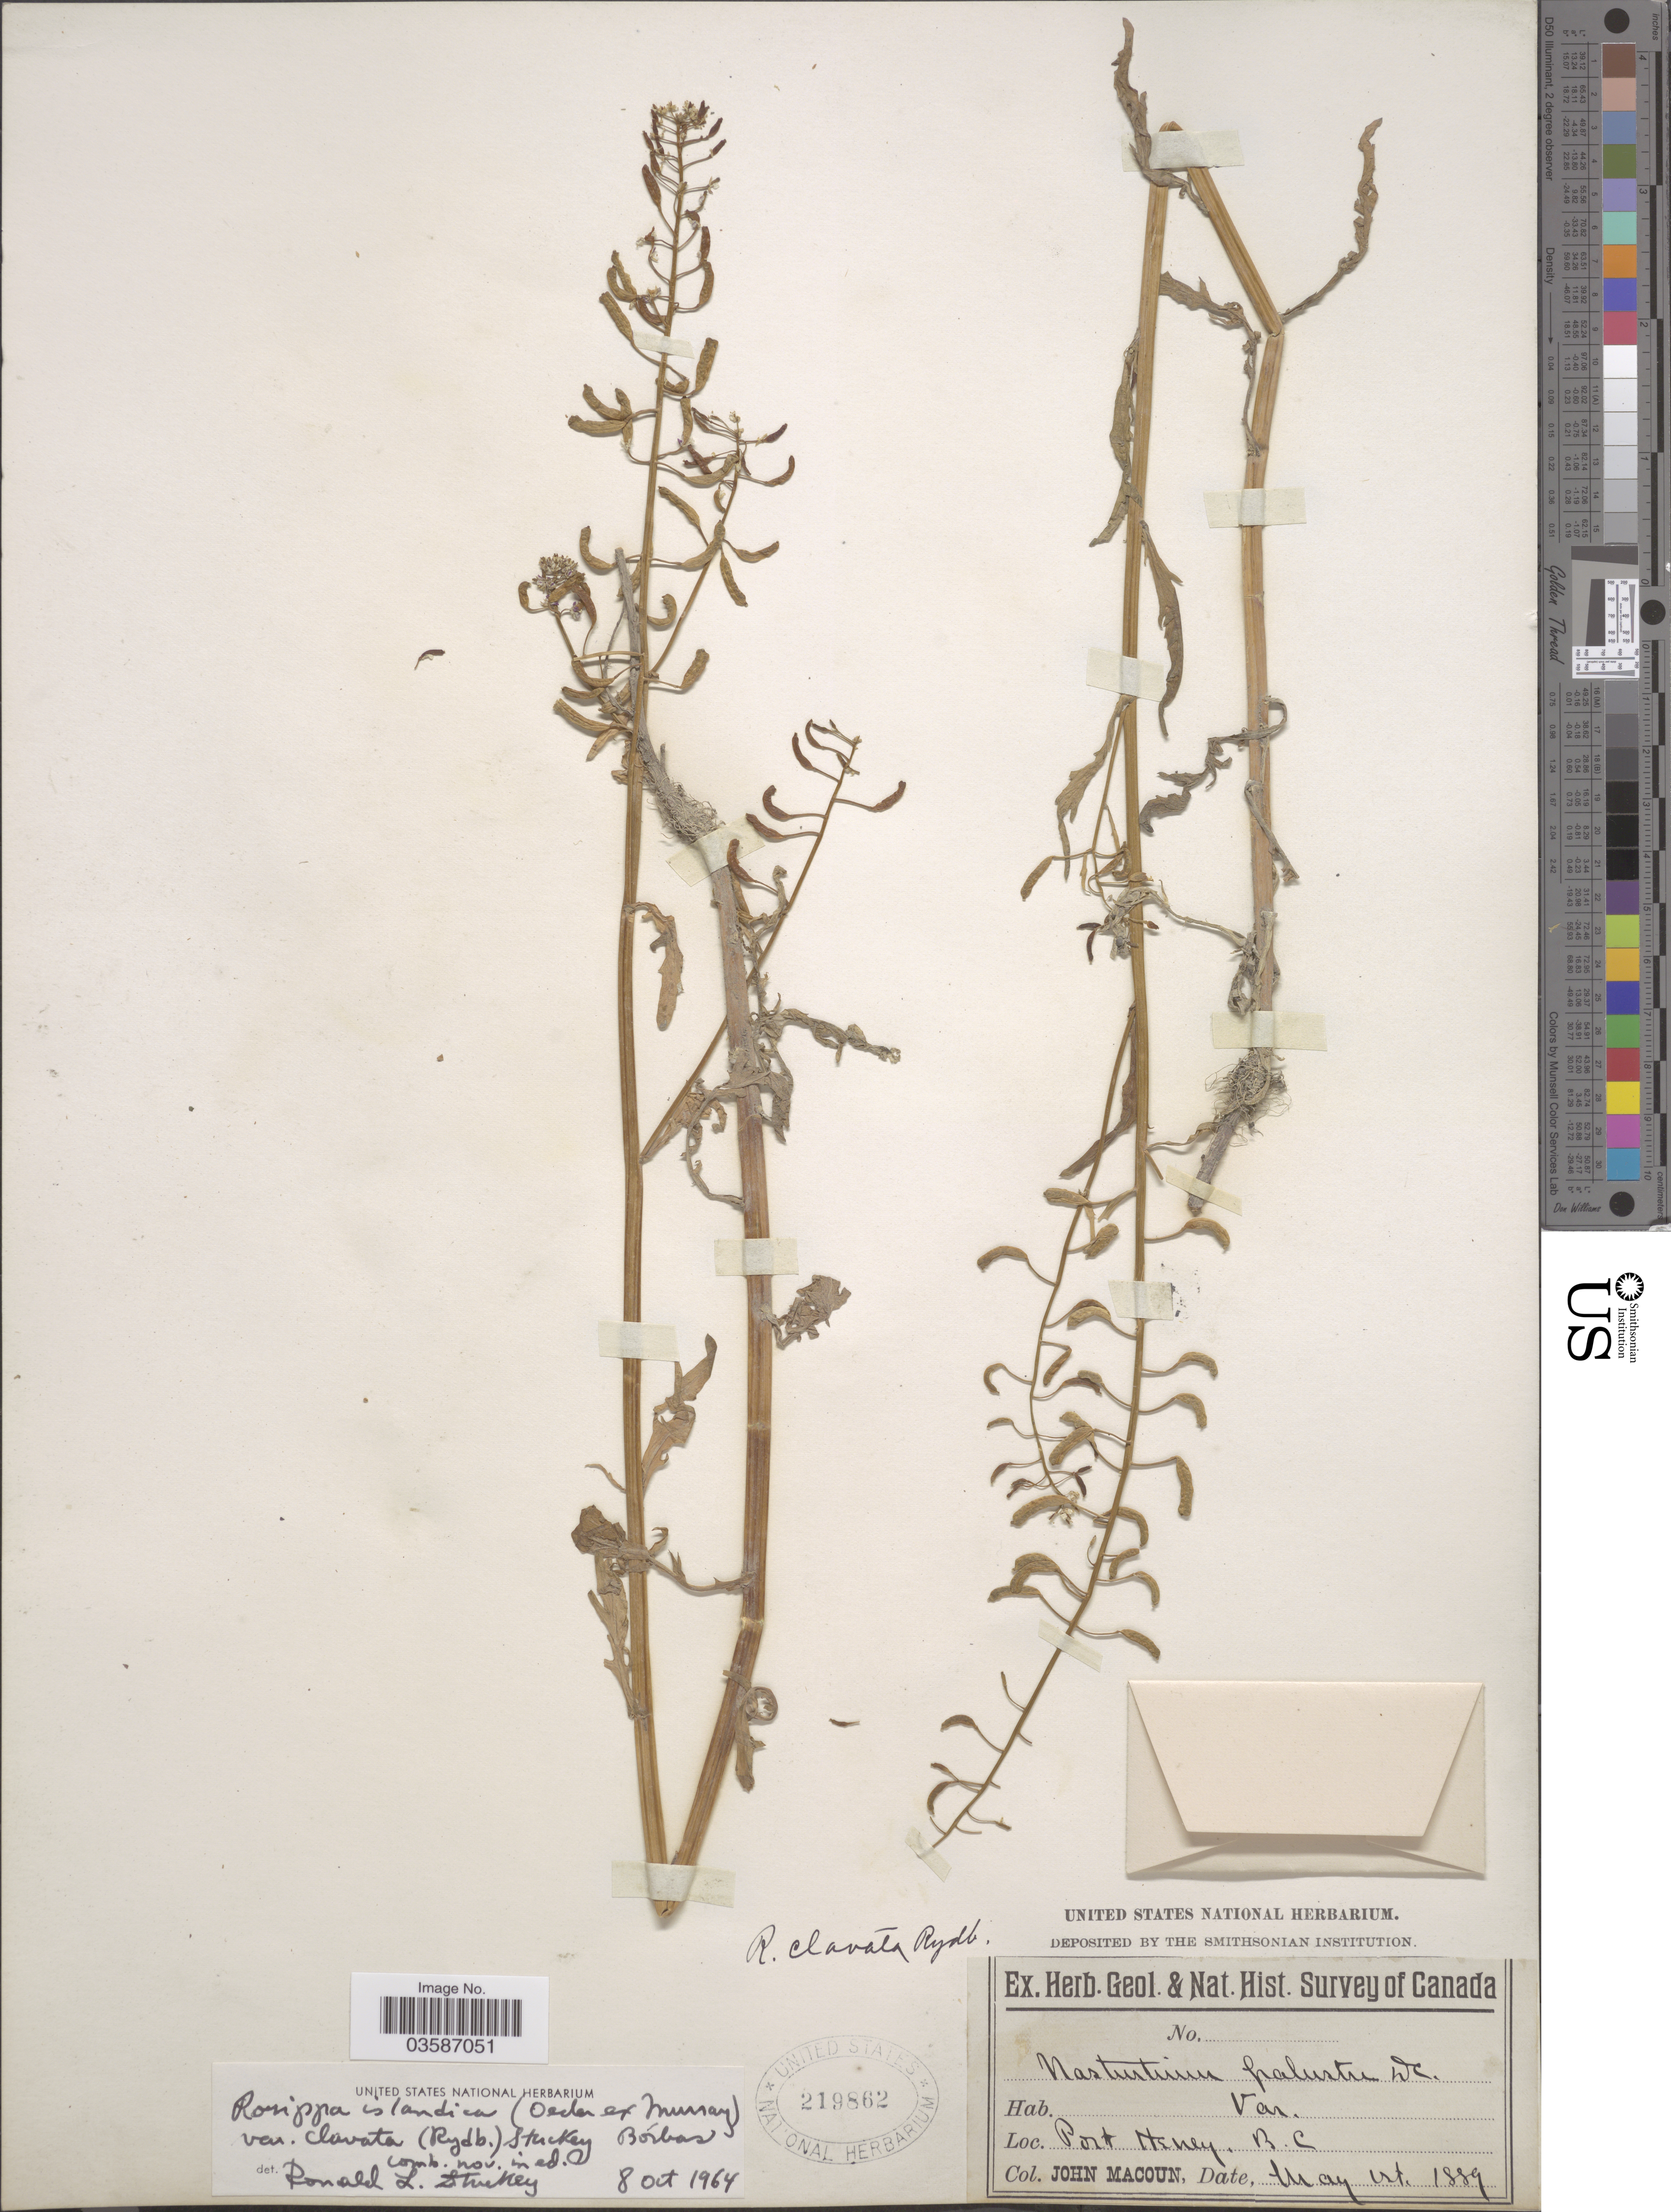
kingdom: Plantae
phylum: Tracheophyta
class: Magnoliopsida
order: Brassicales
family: Brassicaceae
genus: Rorippa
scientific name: Rorippa islandica var. clavata (Rydb.) Stuckey comb. nov., ined. 1965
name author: (Rydb.) Stuckey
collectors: J. Macoun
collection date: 1889-05-01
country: Canada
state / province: British Columbia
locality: Port Heney.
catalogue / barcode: US 219862